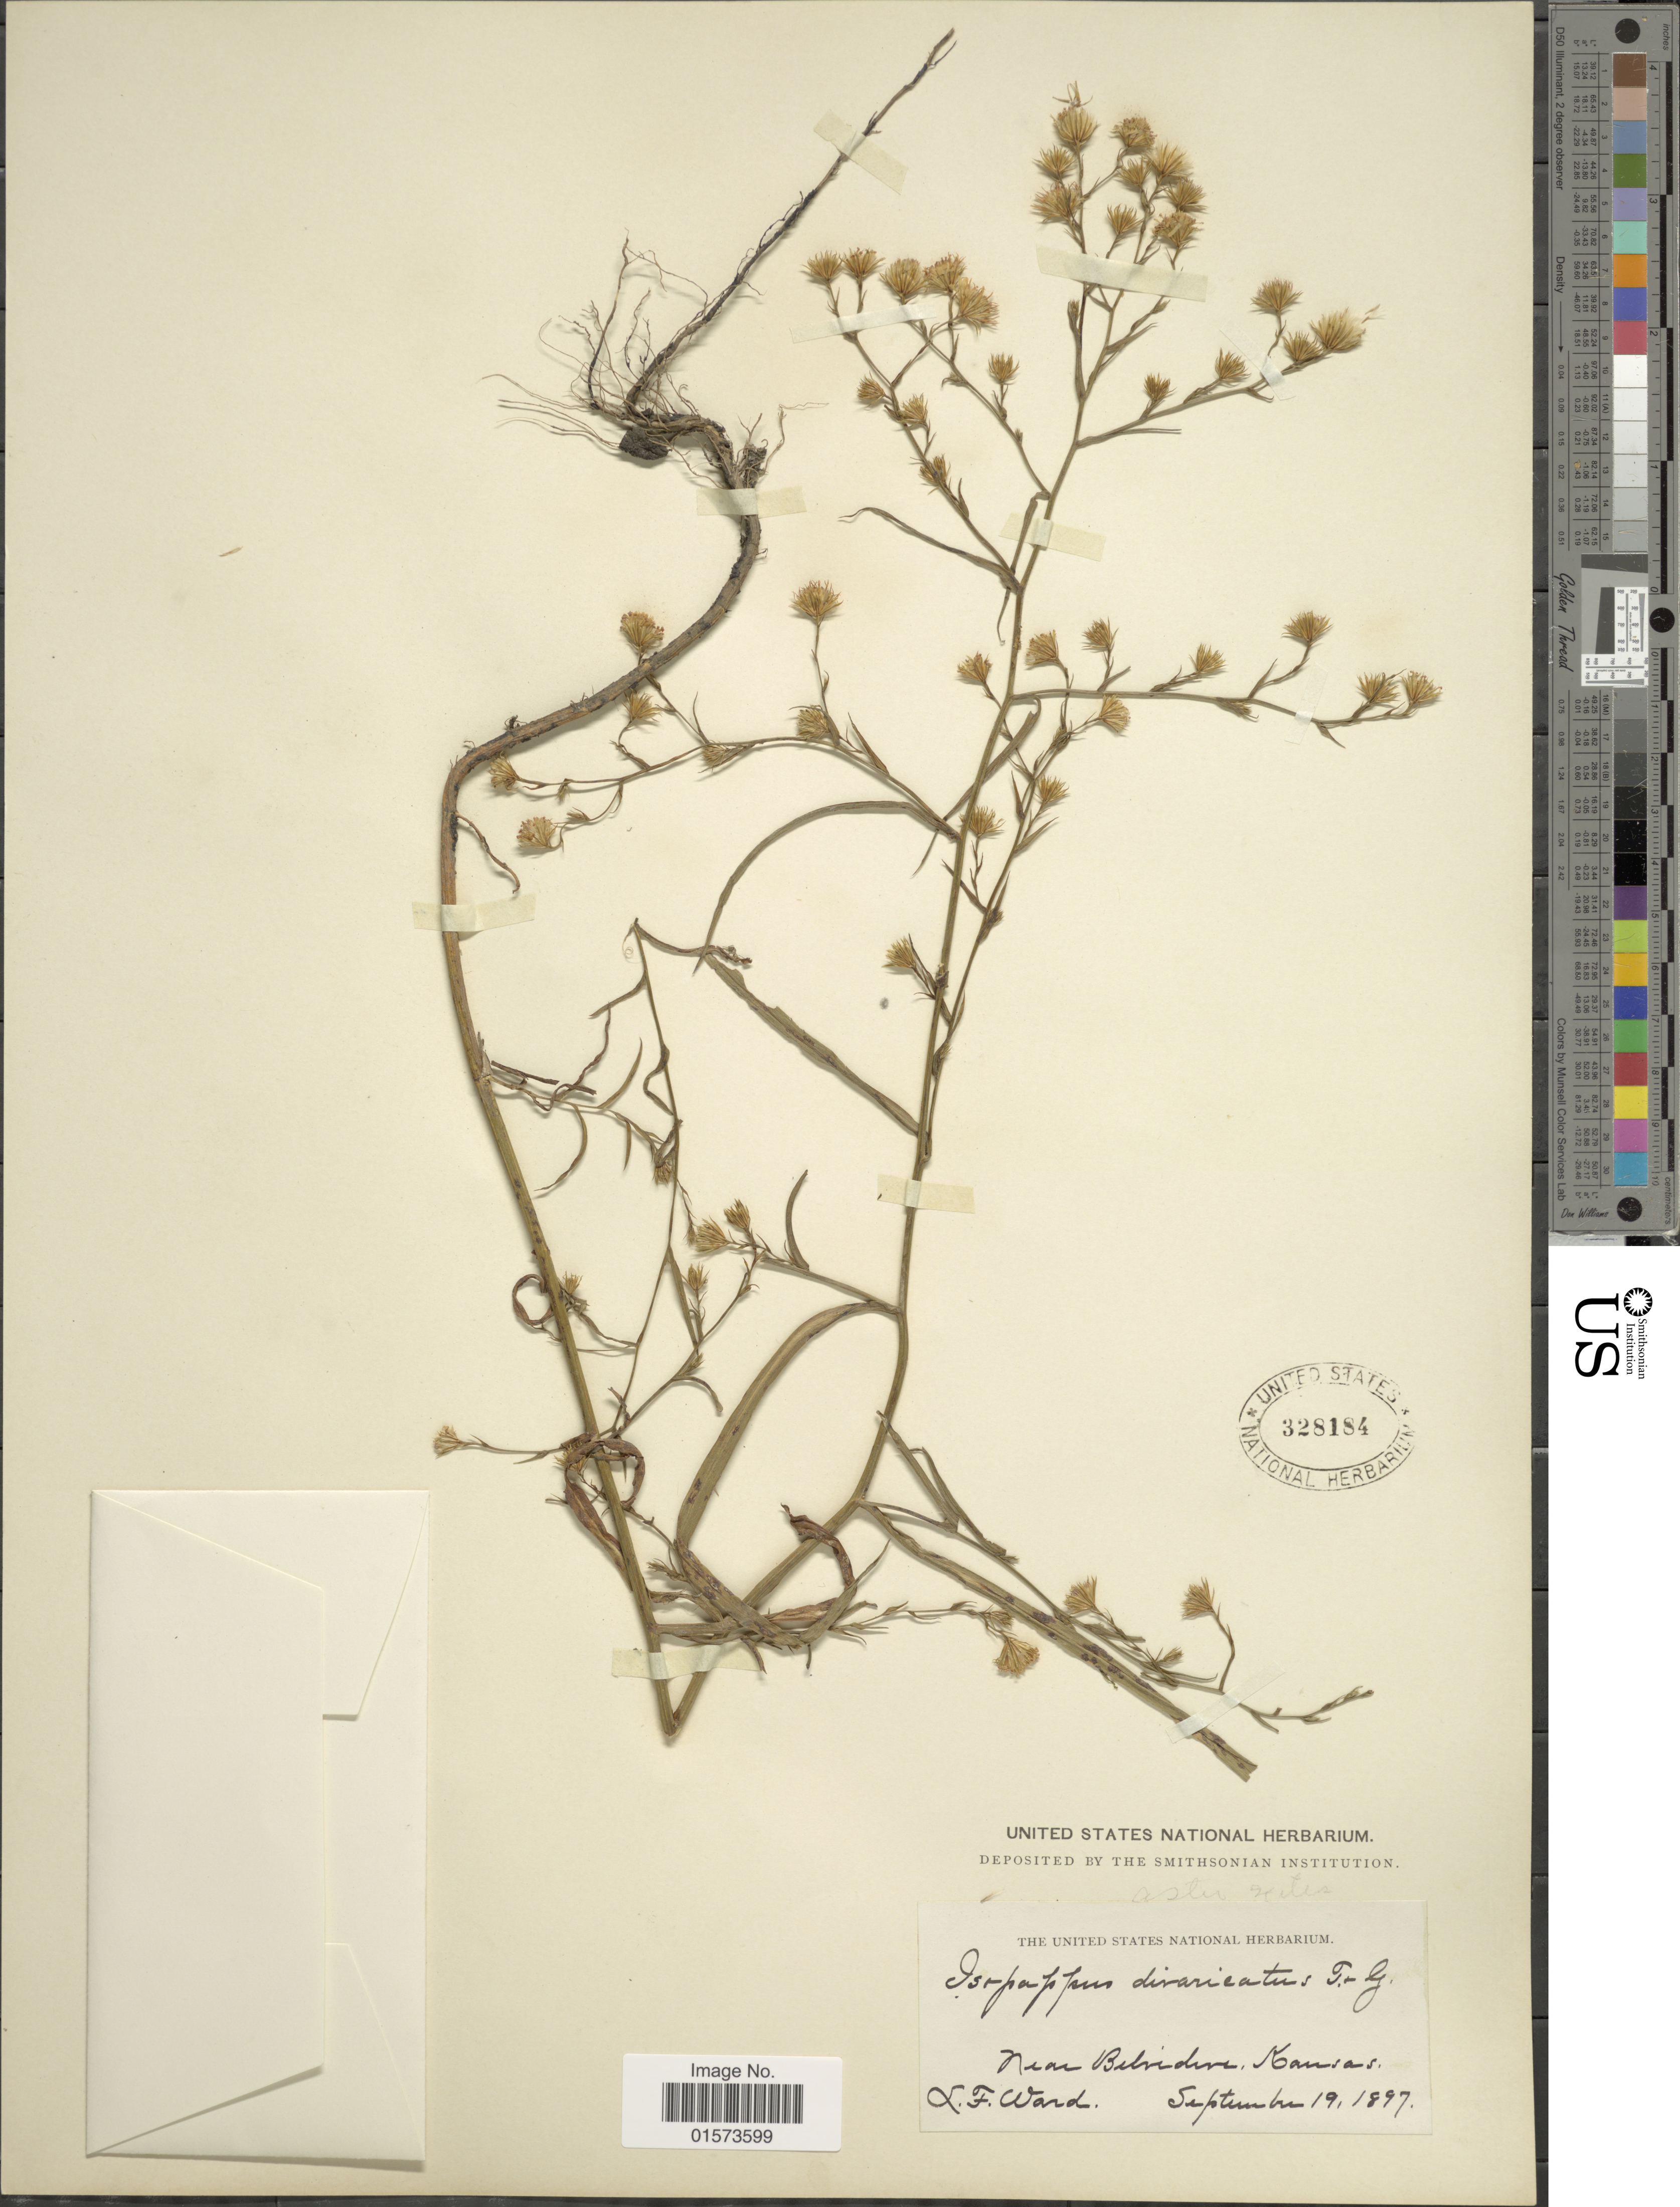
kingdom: Plantae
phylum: Tracheophyta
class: Magnoliopsida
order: Asterales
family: Asteraceae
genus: Croptilon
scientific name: Croptilon divaricatum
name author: (Nutt.) Raf.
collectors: L. Ward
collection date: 1897-09-19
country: United States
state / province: Kansas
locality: Near Belvidere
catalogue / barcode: US 328184